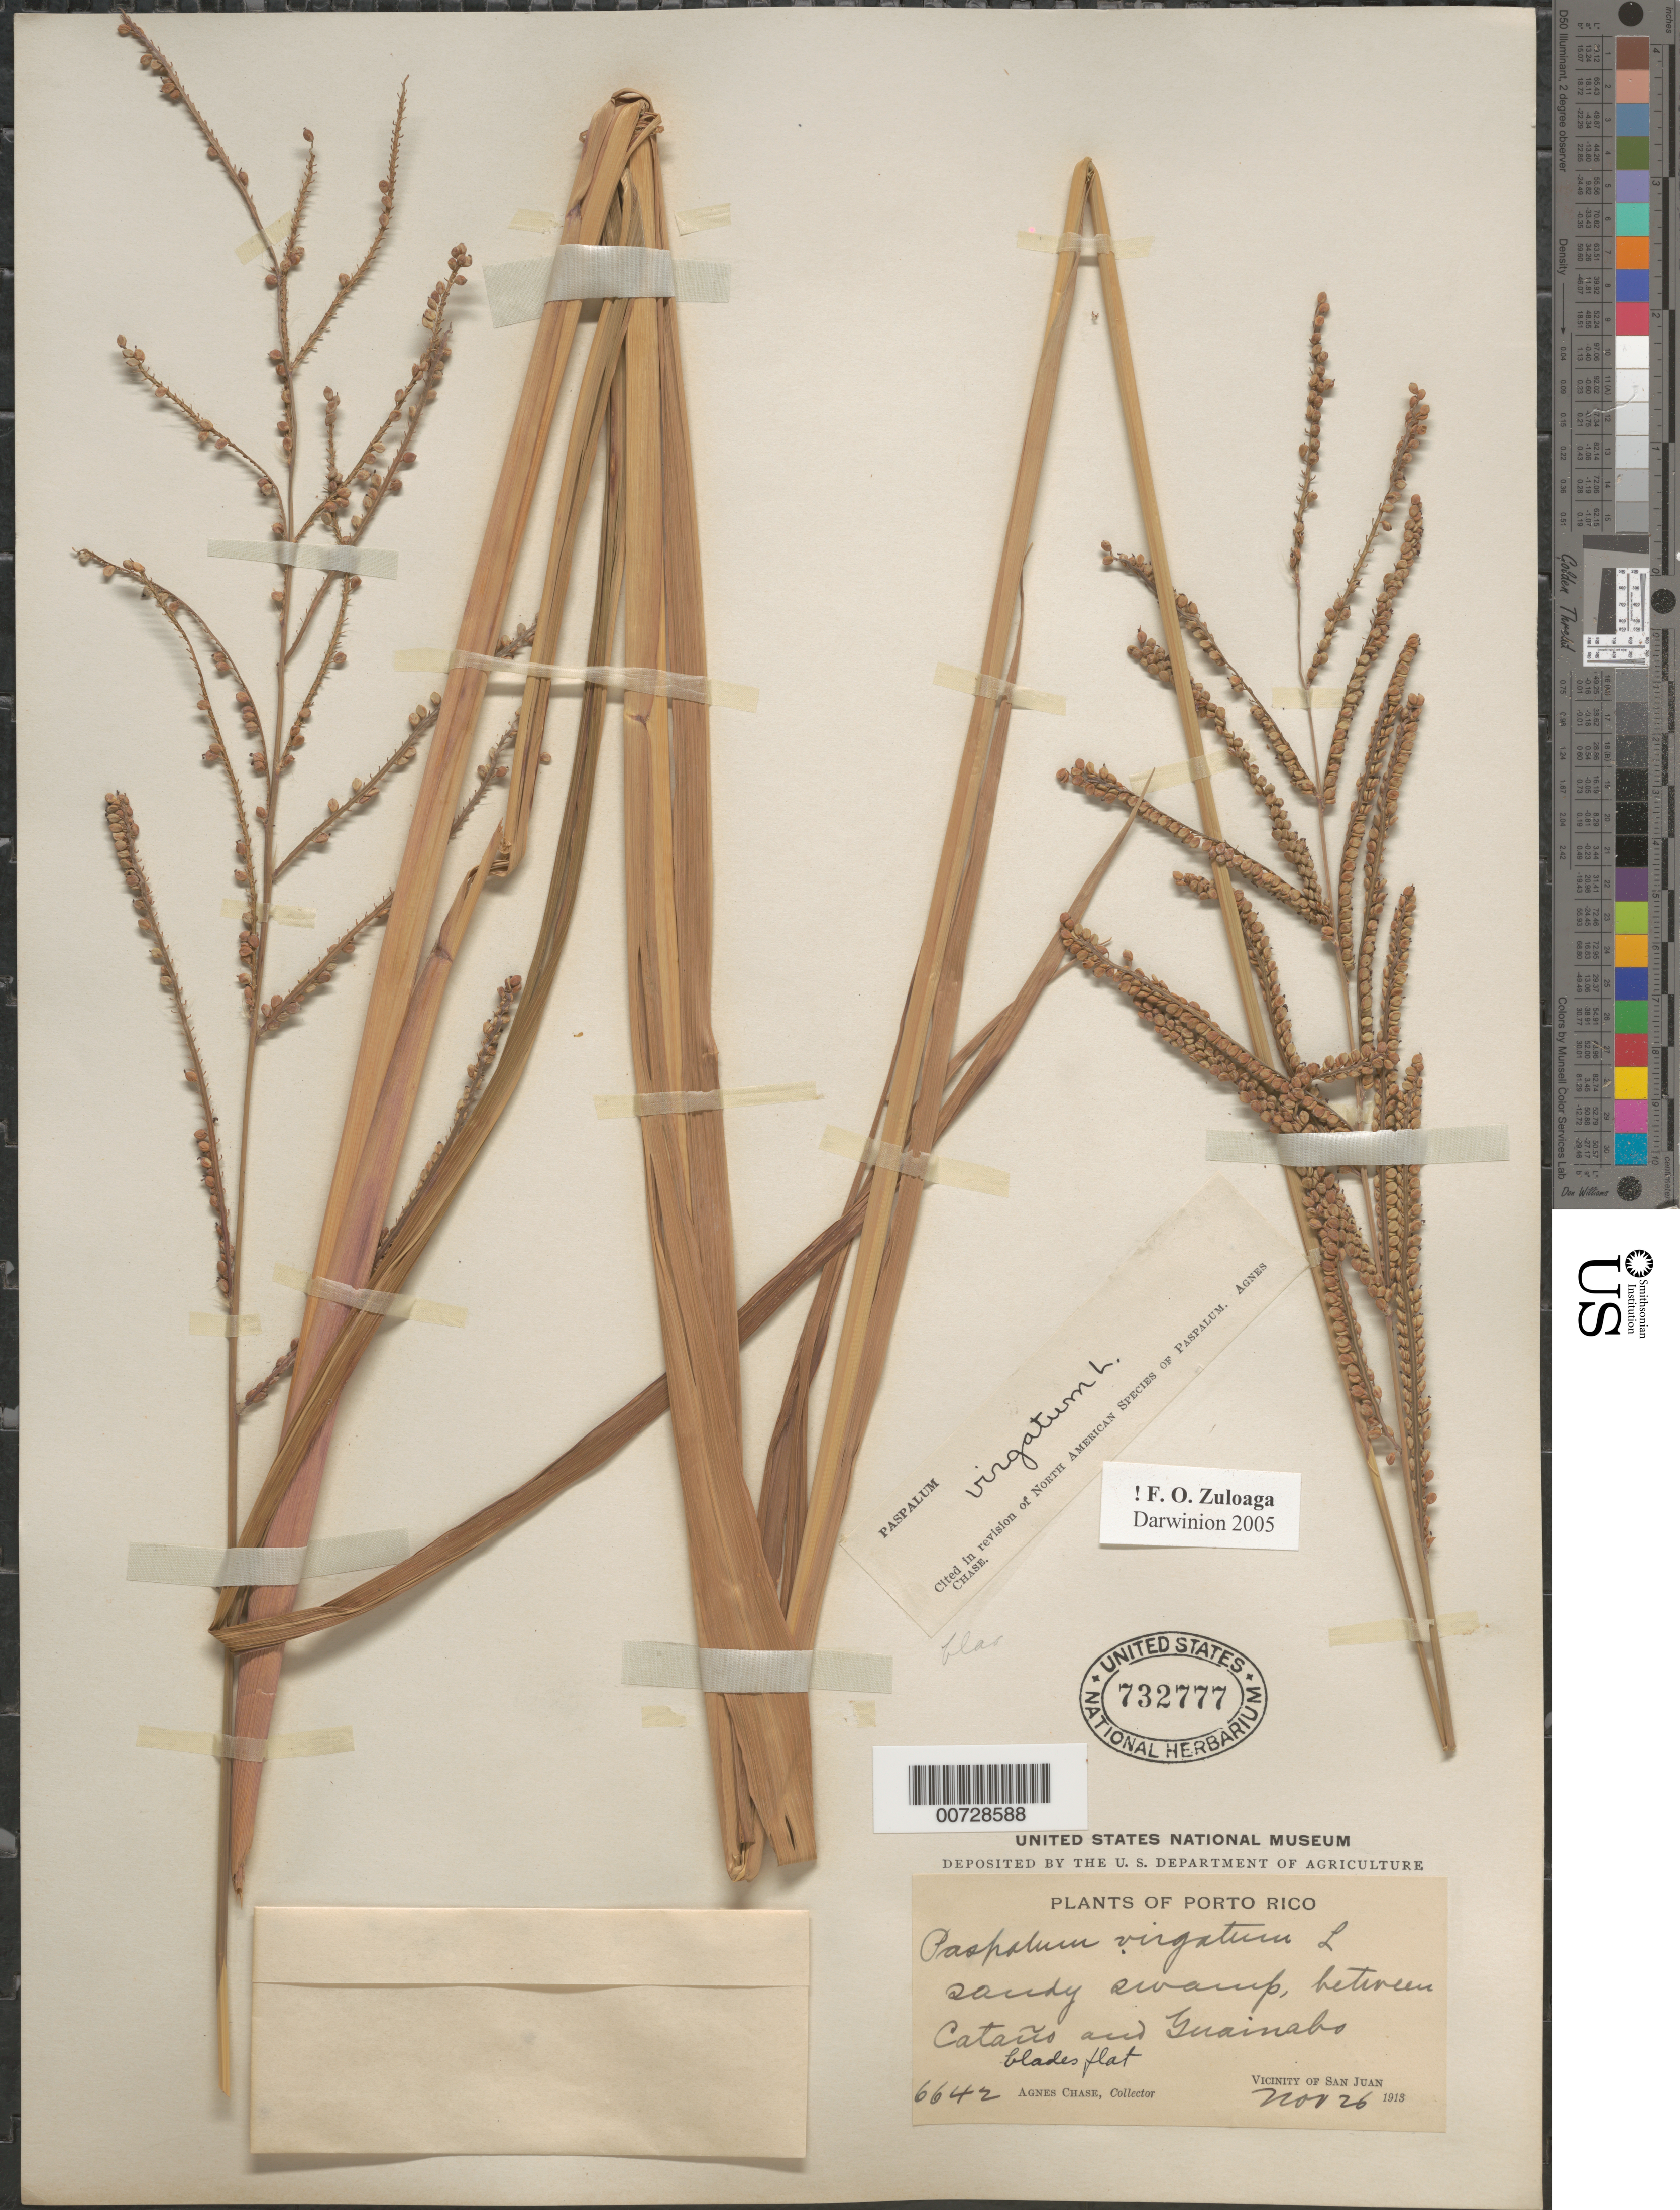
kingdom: Plantae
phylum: Tracheophyta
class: Liliopsida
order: Poales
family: Poaceae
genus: Paspalum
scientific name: Paspalum virgatum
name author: L.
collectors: A. Chase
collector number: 6642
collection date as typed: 26 Nov 1913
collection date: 1913-11-26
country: Puerto Rico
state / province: San Juan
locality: San Juan, vic of; Cataño and Guainabo, btw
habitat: Sandy swamp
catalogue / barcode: US 732777